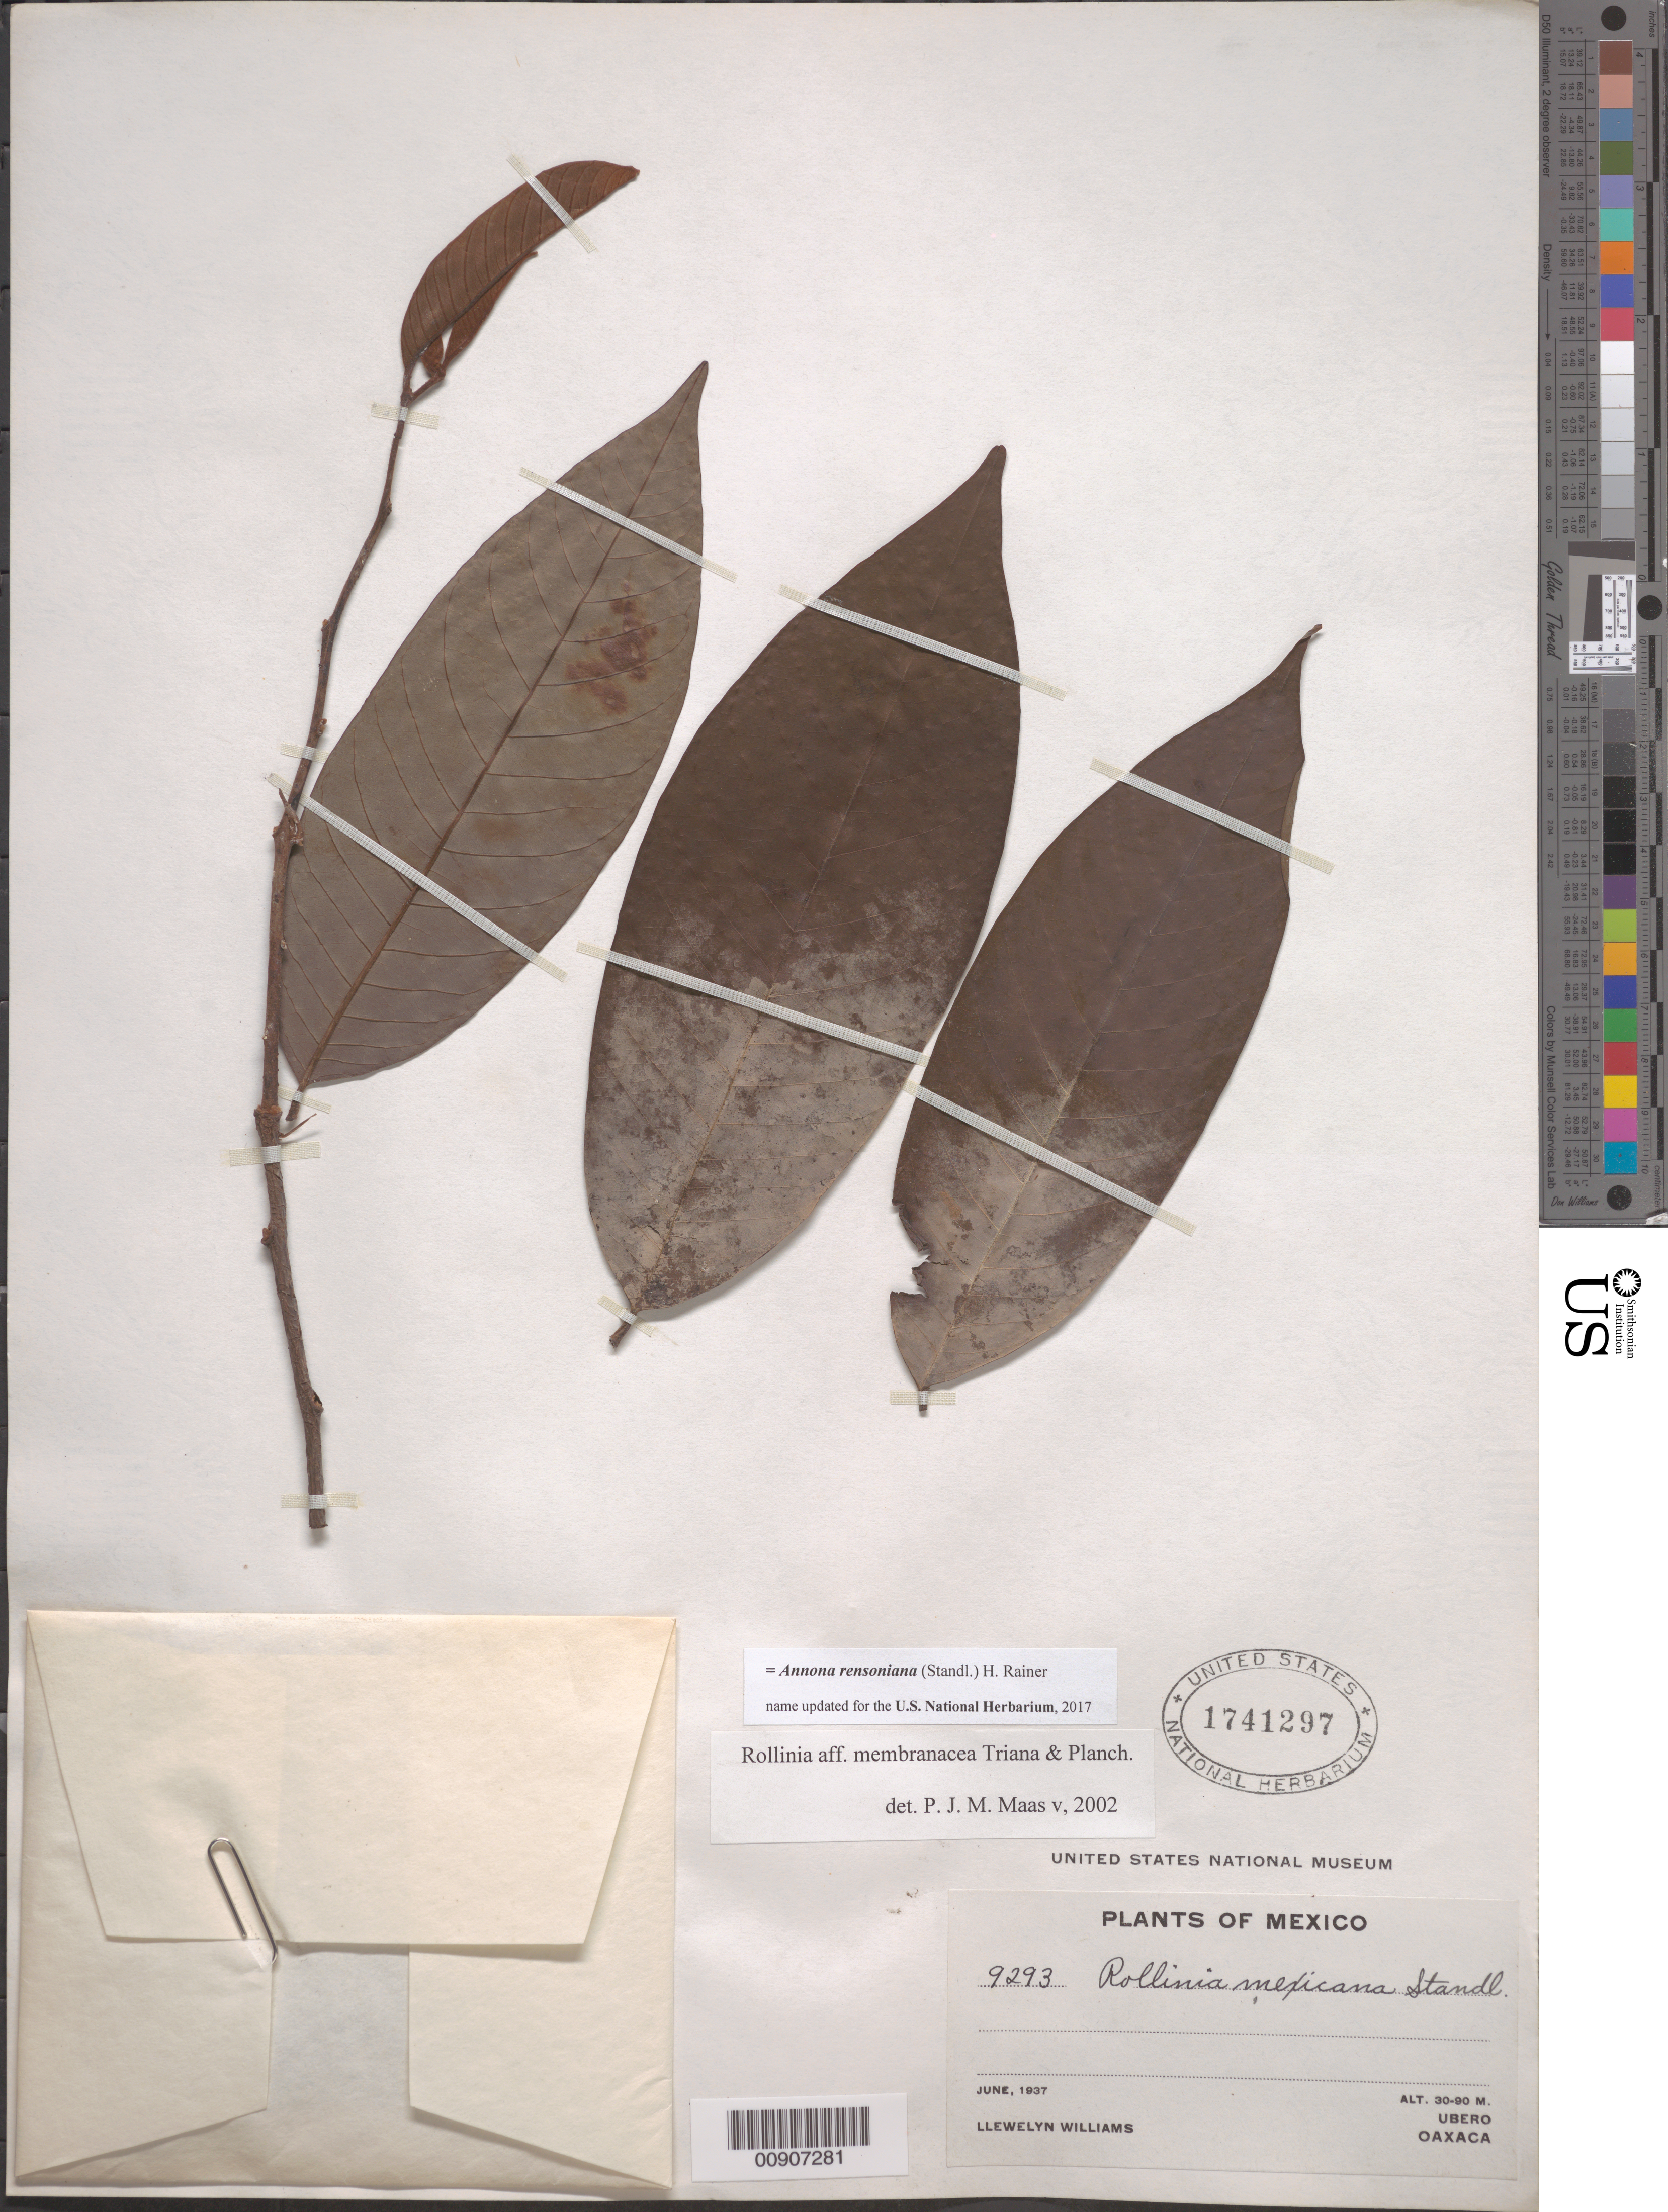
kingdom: Plantae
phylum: Tracheophyta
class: Magnoliopsida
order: Magnoliales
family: Annonaceae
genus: Annona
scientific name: Annona rensoniana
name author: (Standl.) H. Rainer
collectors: L. Williams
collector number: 9293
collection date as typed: Jun 1937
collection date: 1937-06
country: Mexico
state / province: Oaxaca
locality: Ubero, Oaxaca.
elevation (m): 90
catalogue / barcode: US 1741297